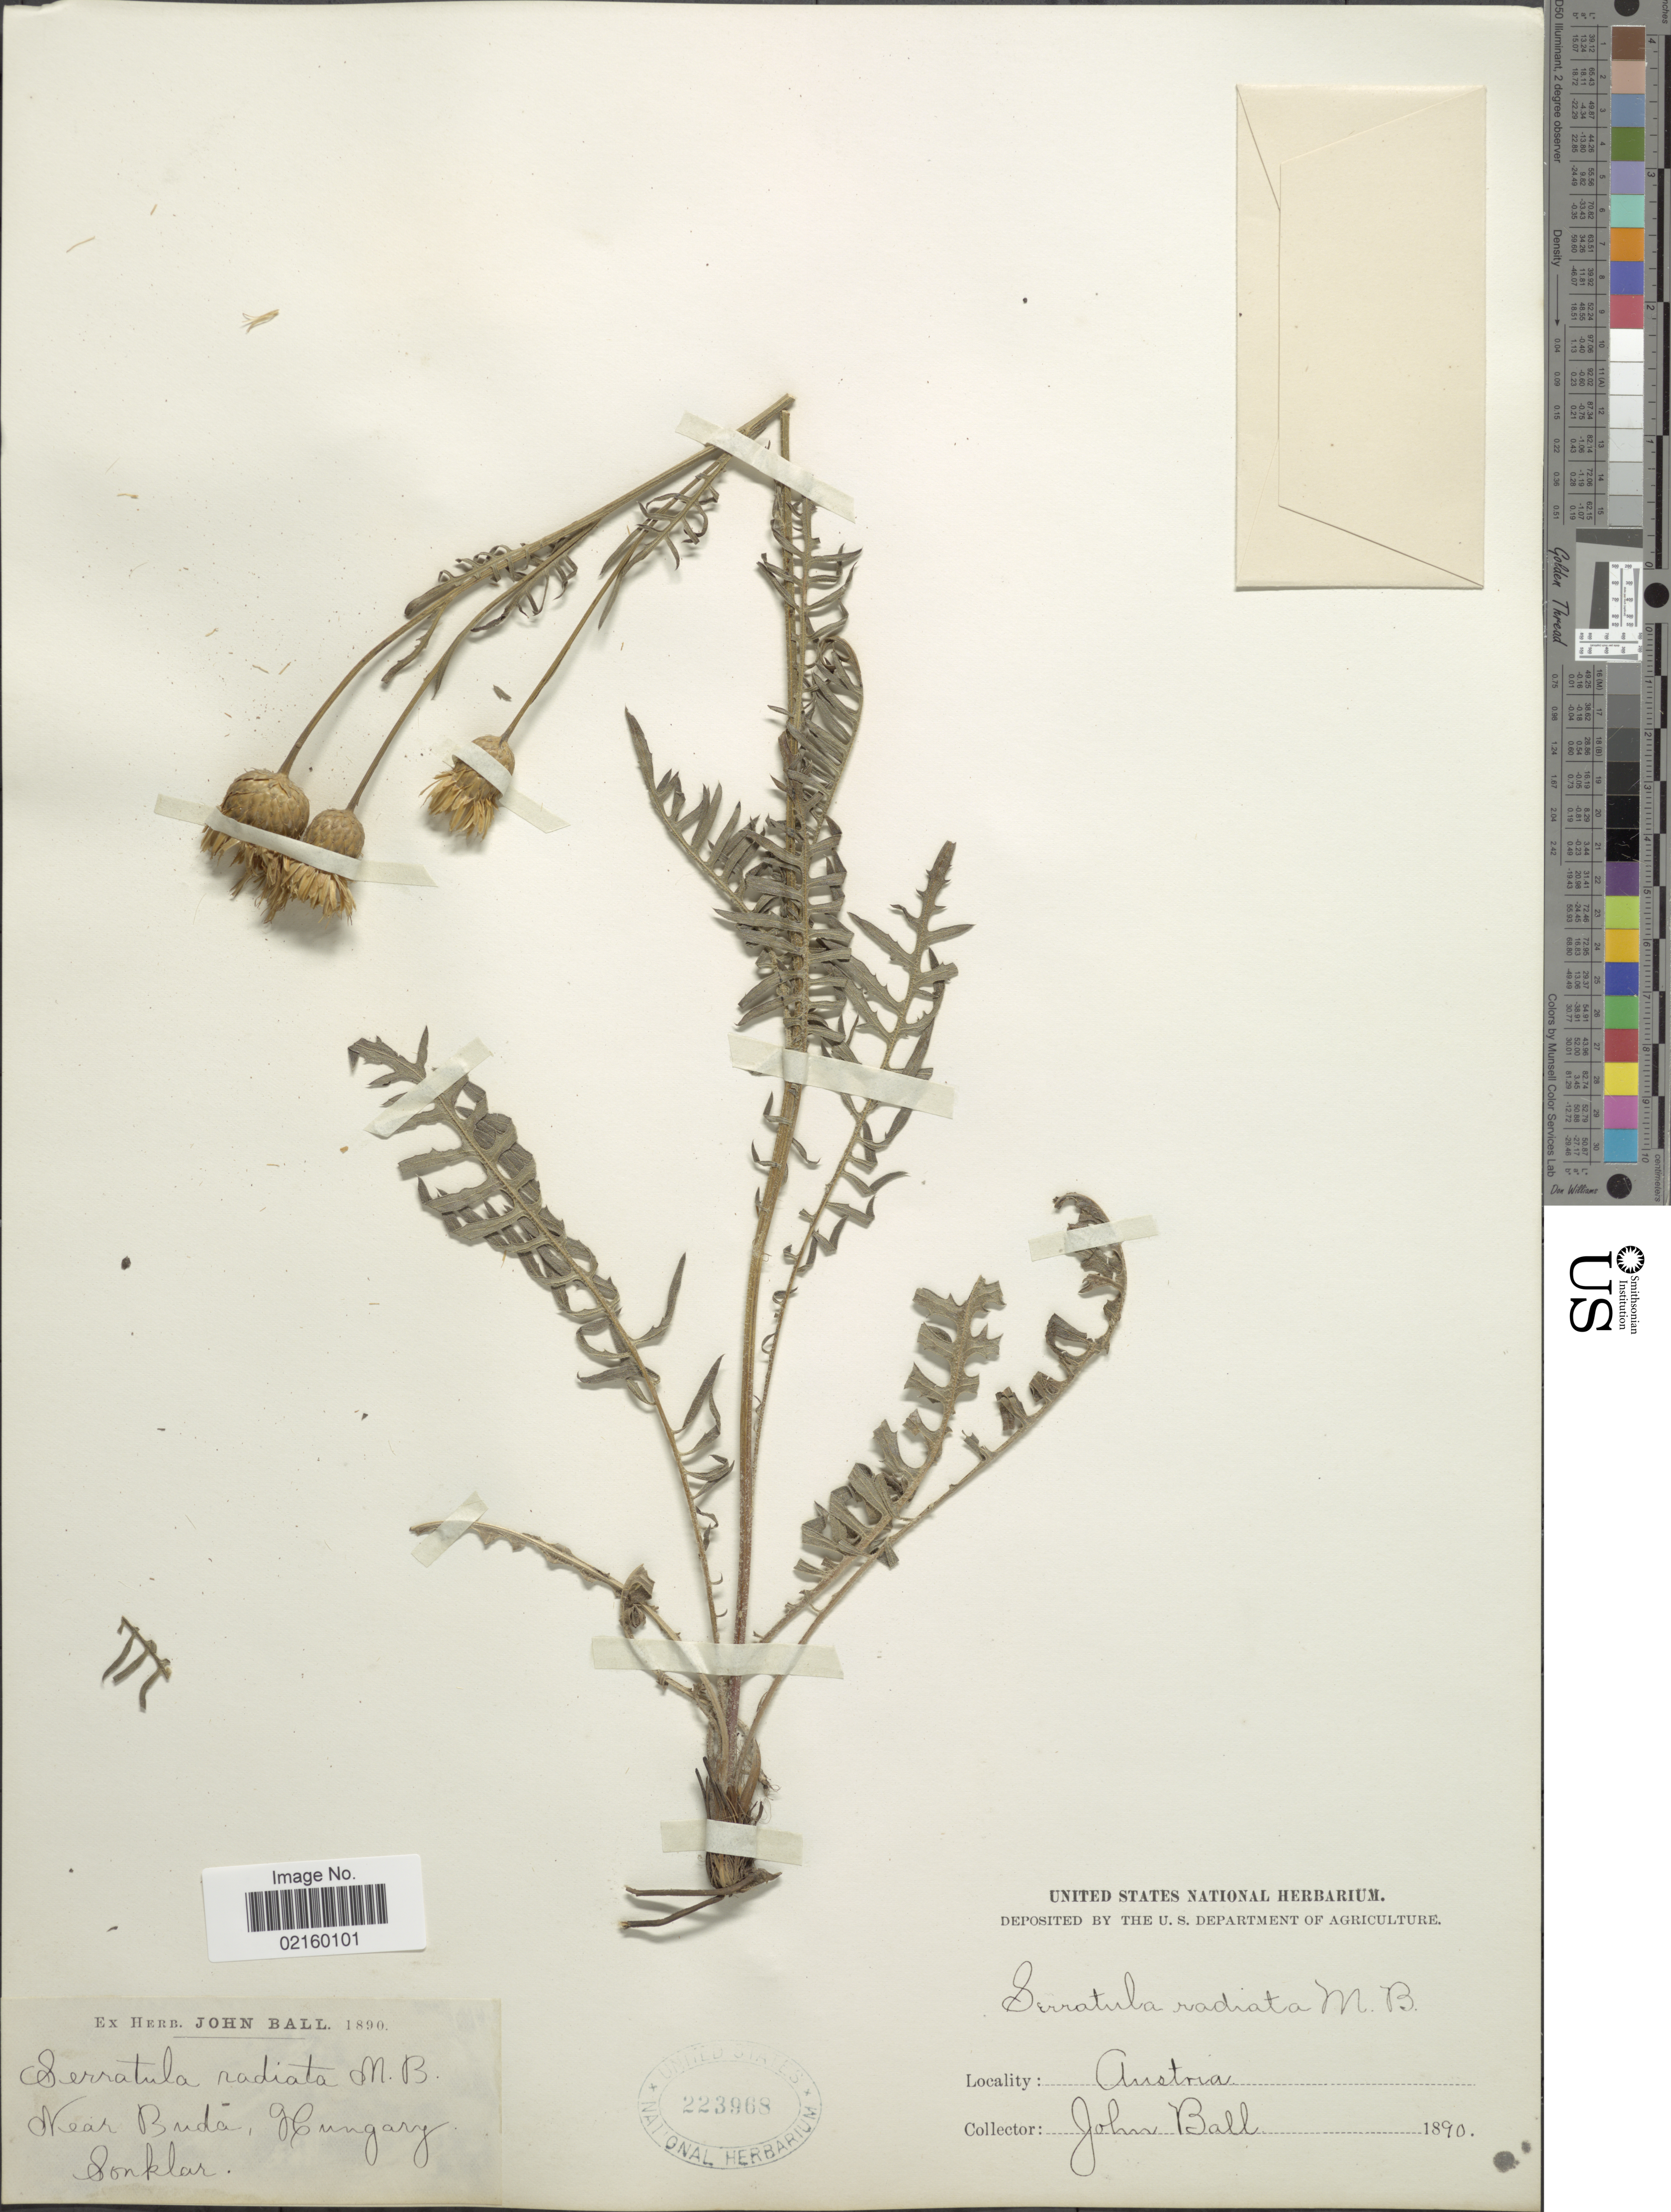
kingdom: Plantae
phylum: Tracheophyta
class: Magnoliopsida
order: Asterales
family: Asteraceae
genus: Klasea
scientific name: Klasea radiata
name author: (Waldst. & Kit.) Á. Löve & D. Löve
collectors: Sonklar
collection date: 1890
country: Hungary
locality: Near Buda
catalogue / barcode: US 223968